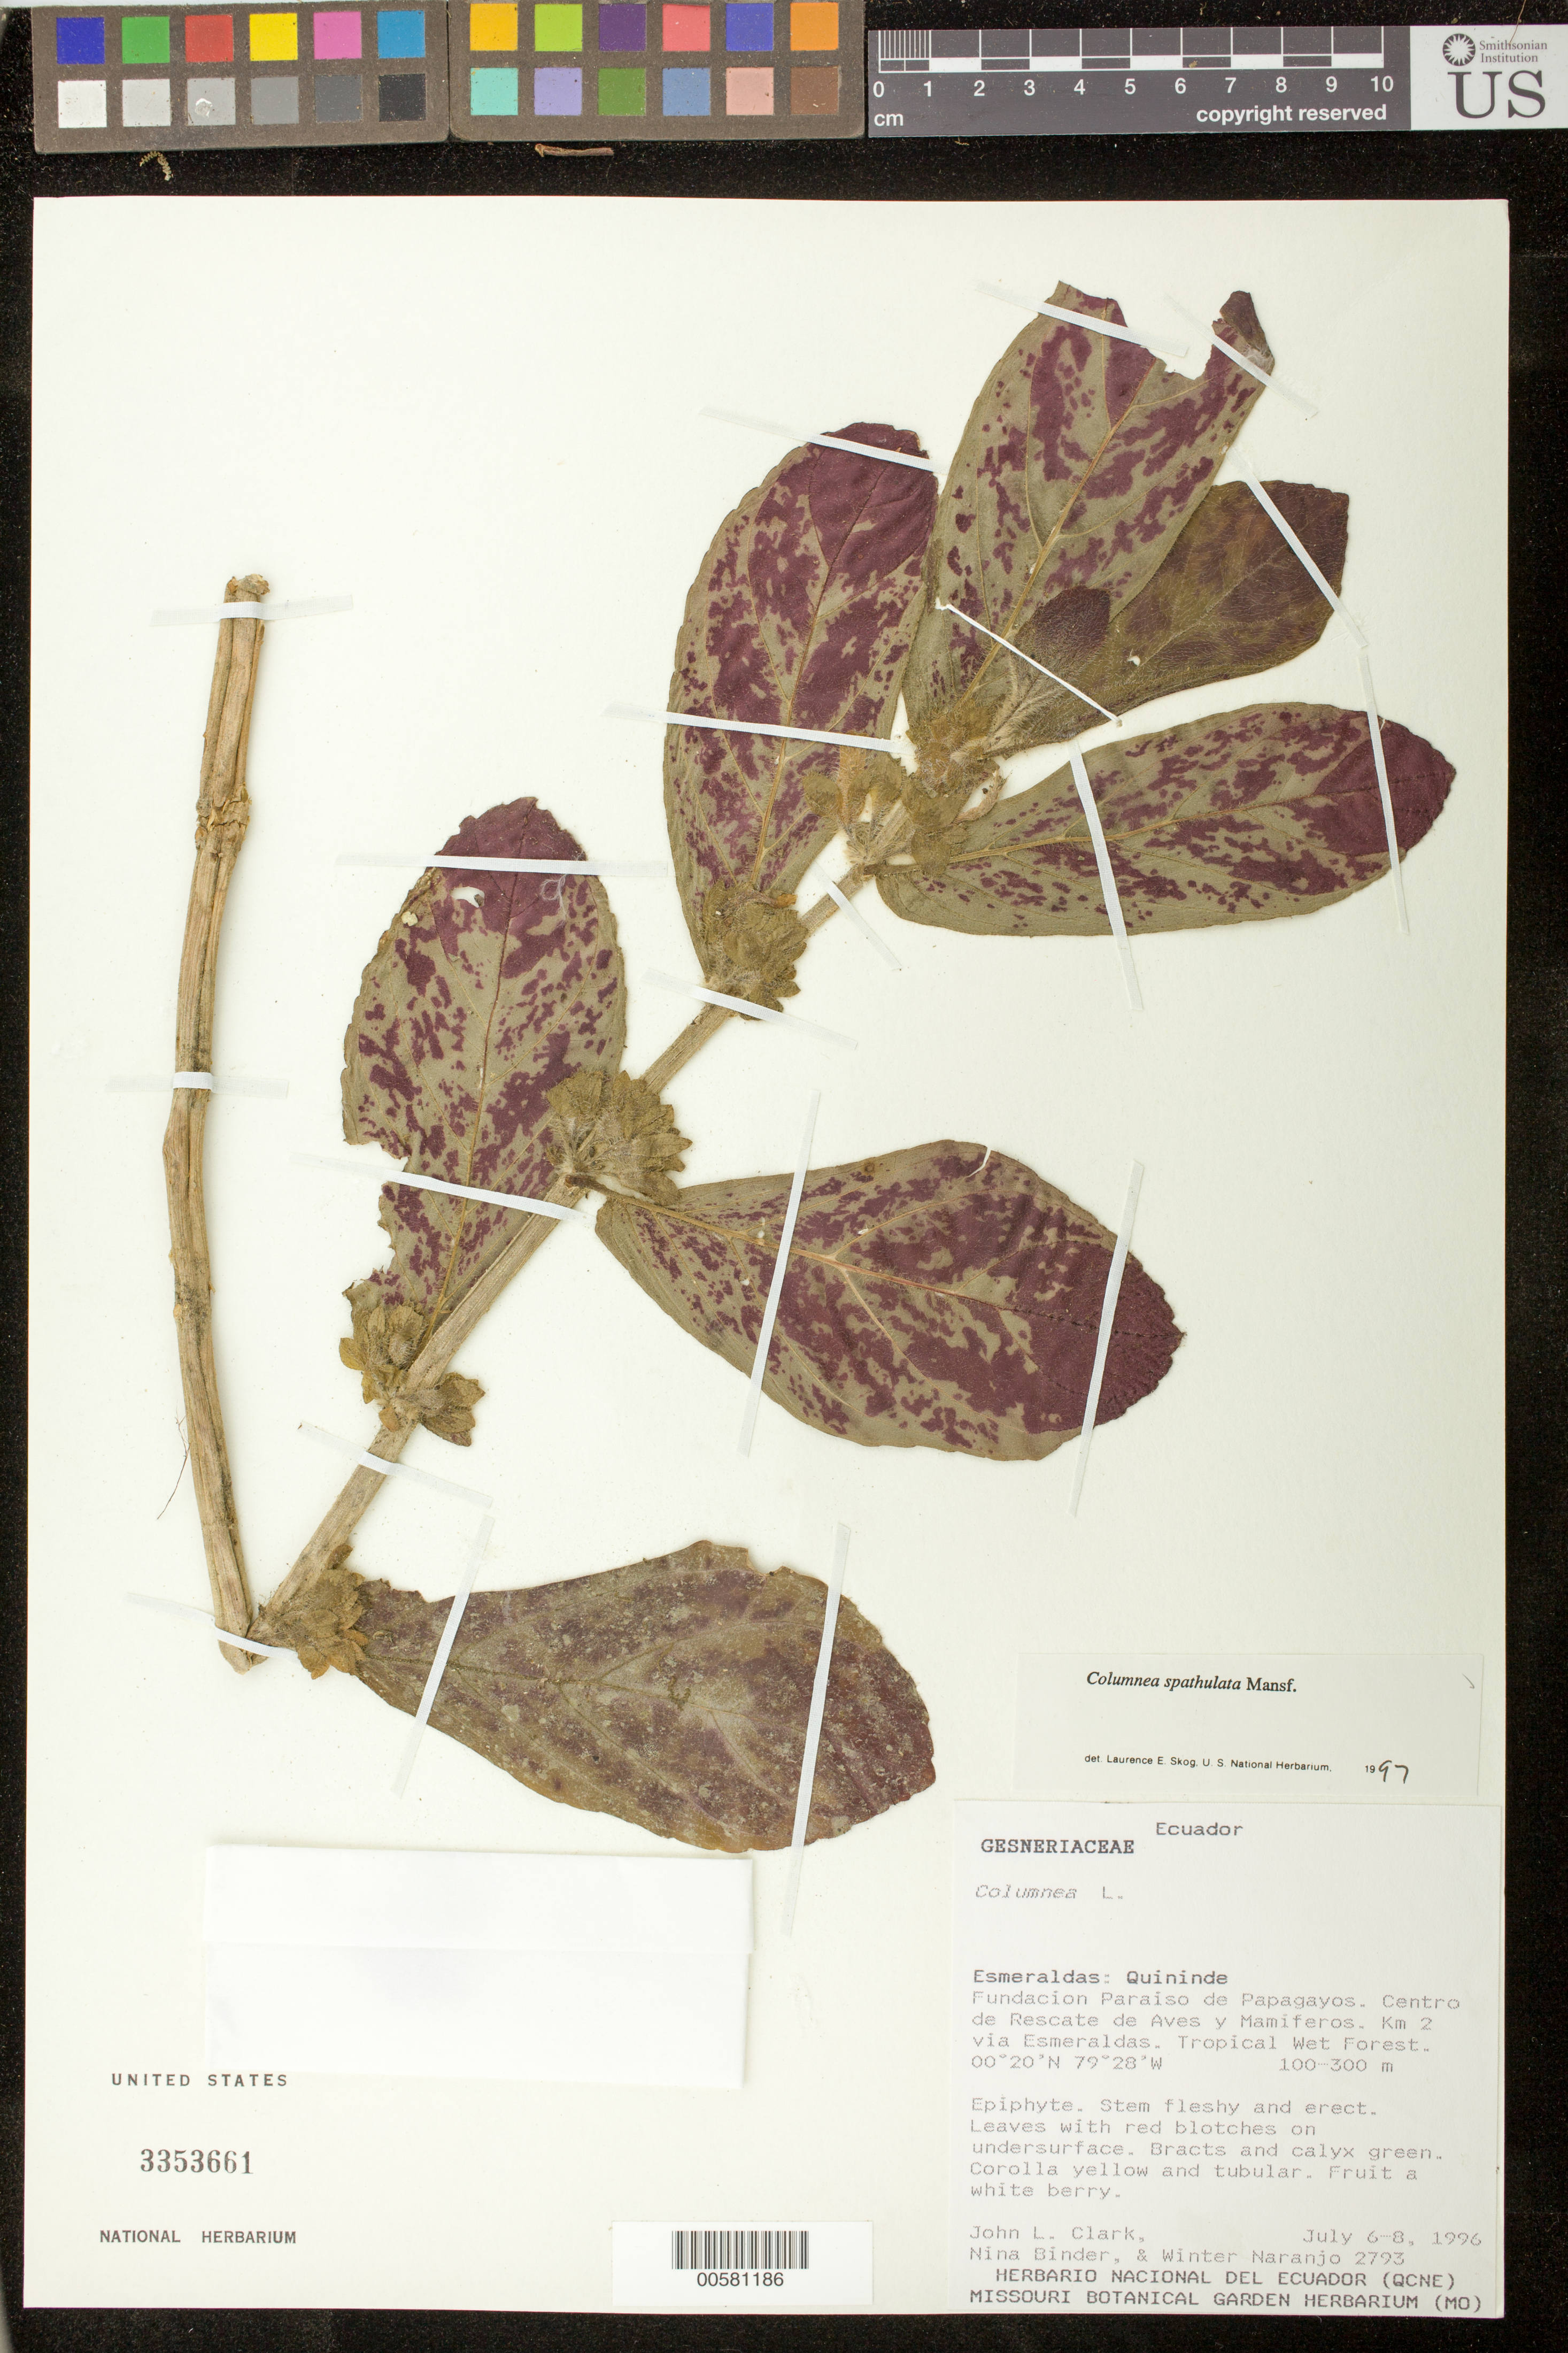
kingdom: Plantae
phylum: Tracheophyta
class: Magnoliopsida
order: Lamiales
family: Gesneriaceae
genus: Columnea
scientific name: Columnea spathulata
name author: Mansf.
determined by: Skog, Laurence E.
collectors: J. L. Clark, N. Binder & W. Naranjo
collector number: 2793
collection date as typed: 6-8 Jul 1996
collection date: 1996-07-06/1996-07-08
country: Ecuador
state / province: Esmeraldas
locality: Quininde, Fundacion Paraiso de Papagayos, Centro de Rescate de Aves y Mamiferos, km 2 via Esmeraldas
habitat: Tropical wet forest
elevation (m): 100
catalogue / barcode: US 3353661